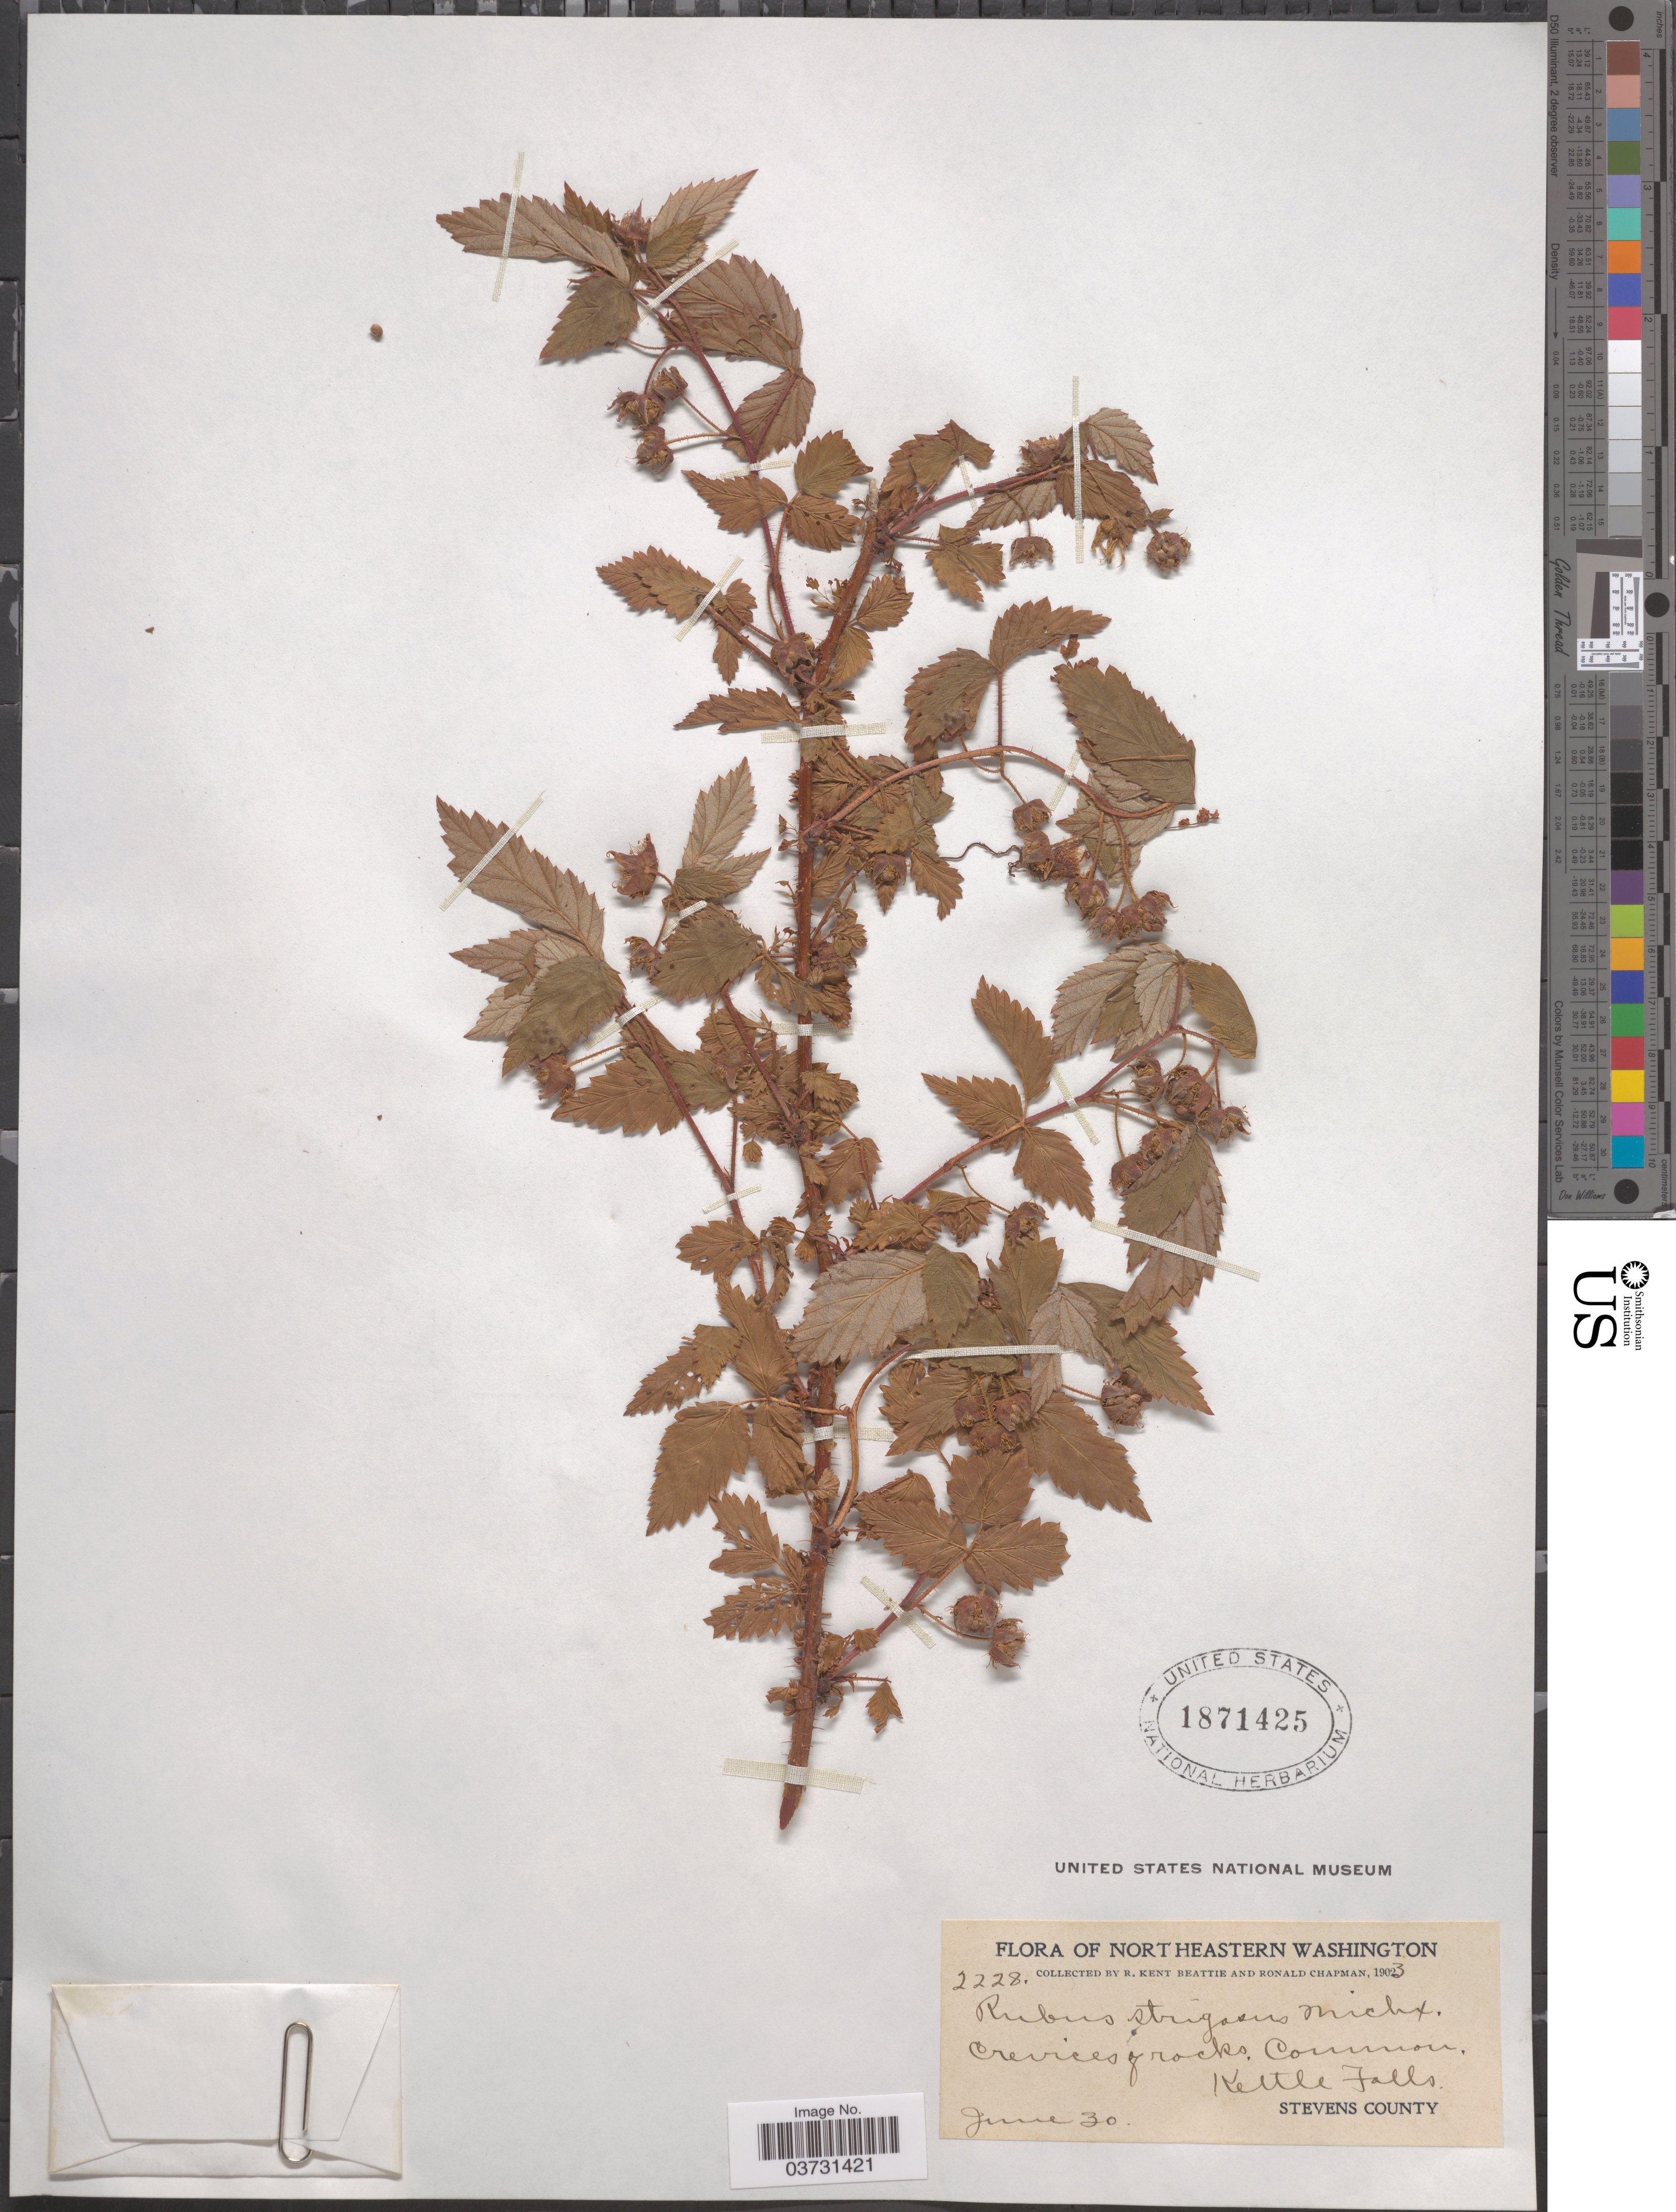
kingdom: Plantae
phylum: Tracheophyta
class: Magnoliopsida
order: Rosales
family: Rosaceae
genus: Rubus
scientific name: Rubus strigosus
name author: Michx.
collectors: R. K. Beattie & R. Chapman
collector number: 2228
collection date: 1903-06-30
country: United States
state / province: Washington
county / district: Stevens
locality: Northeastern Washington. Crevices rocks. Kettle Falls, Stevens County.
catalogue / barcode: US 1871425